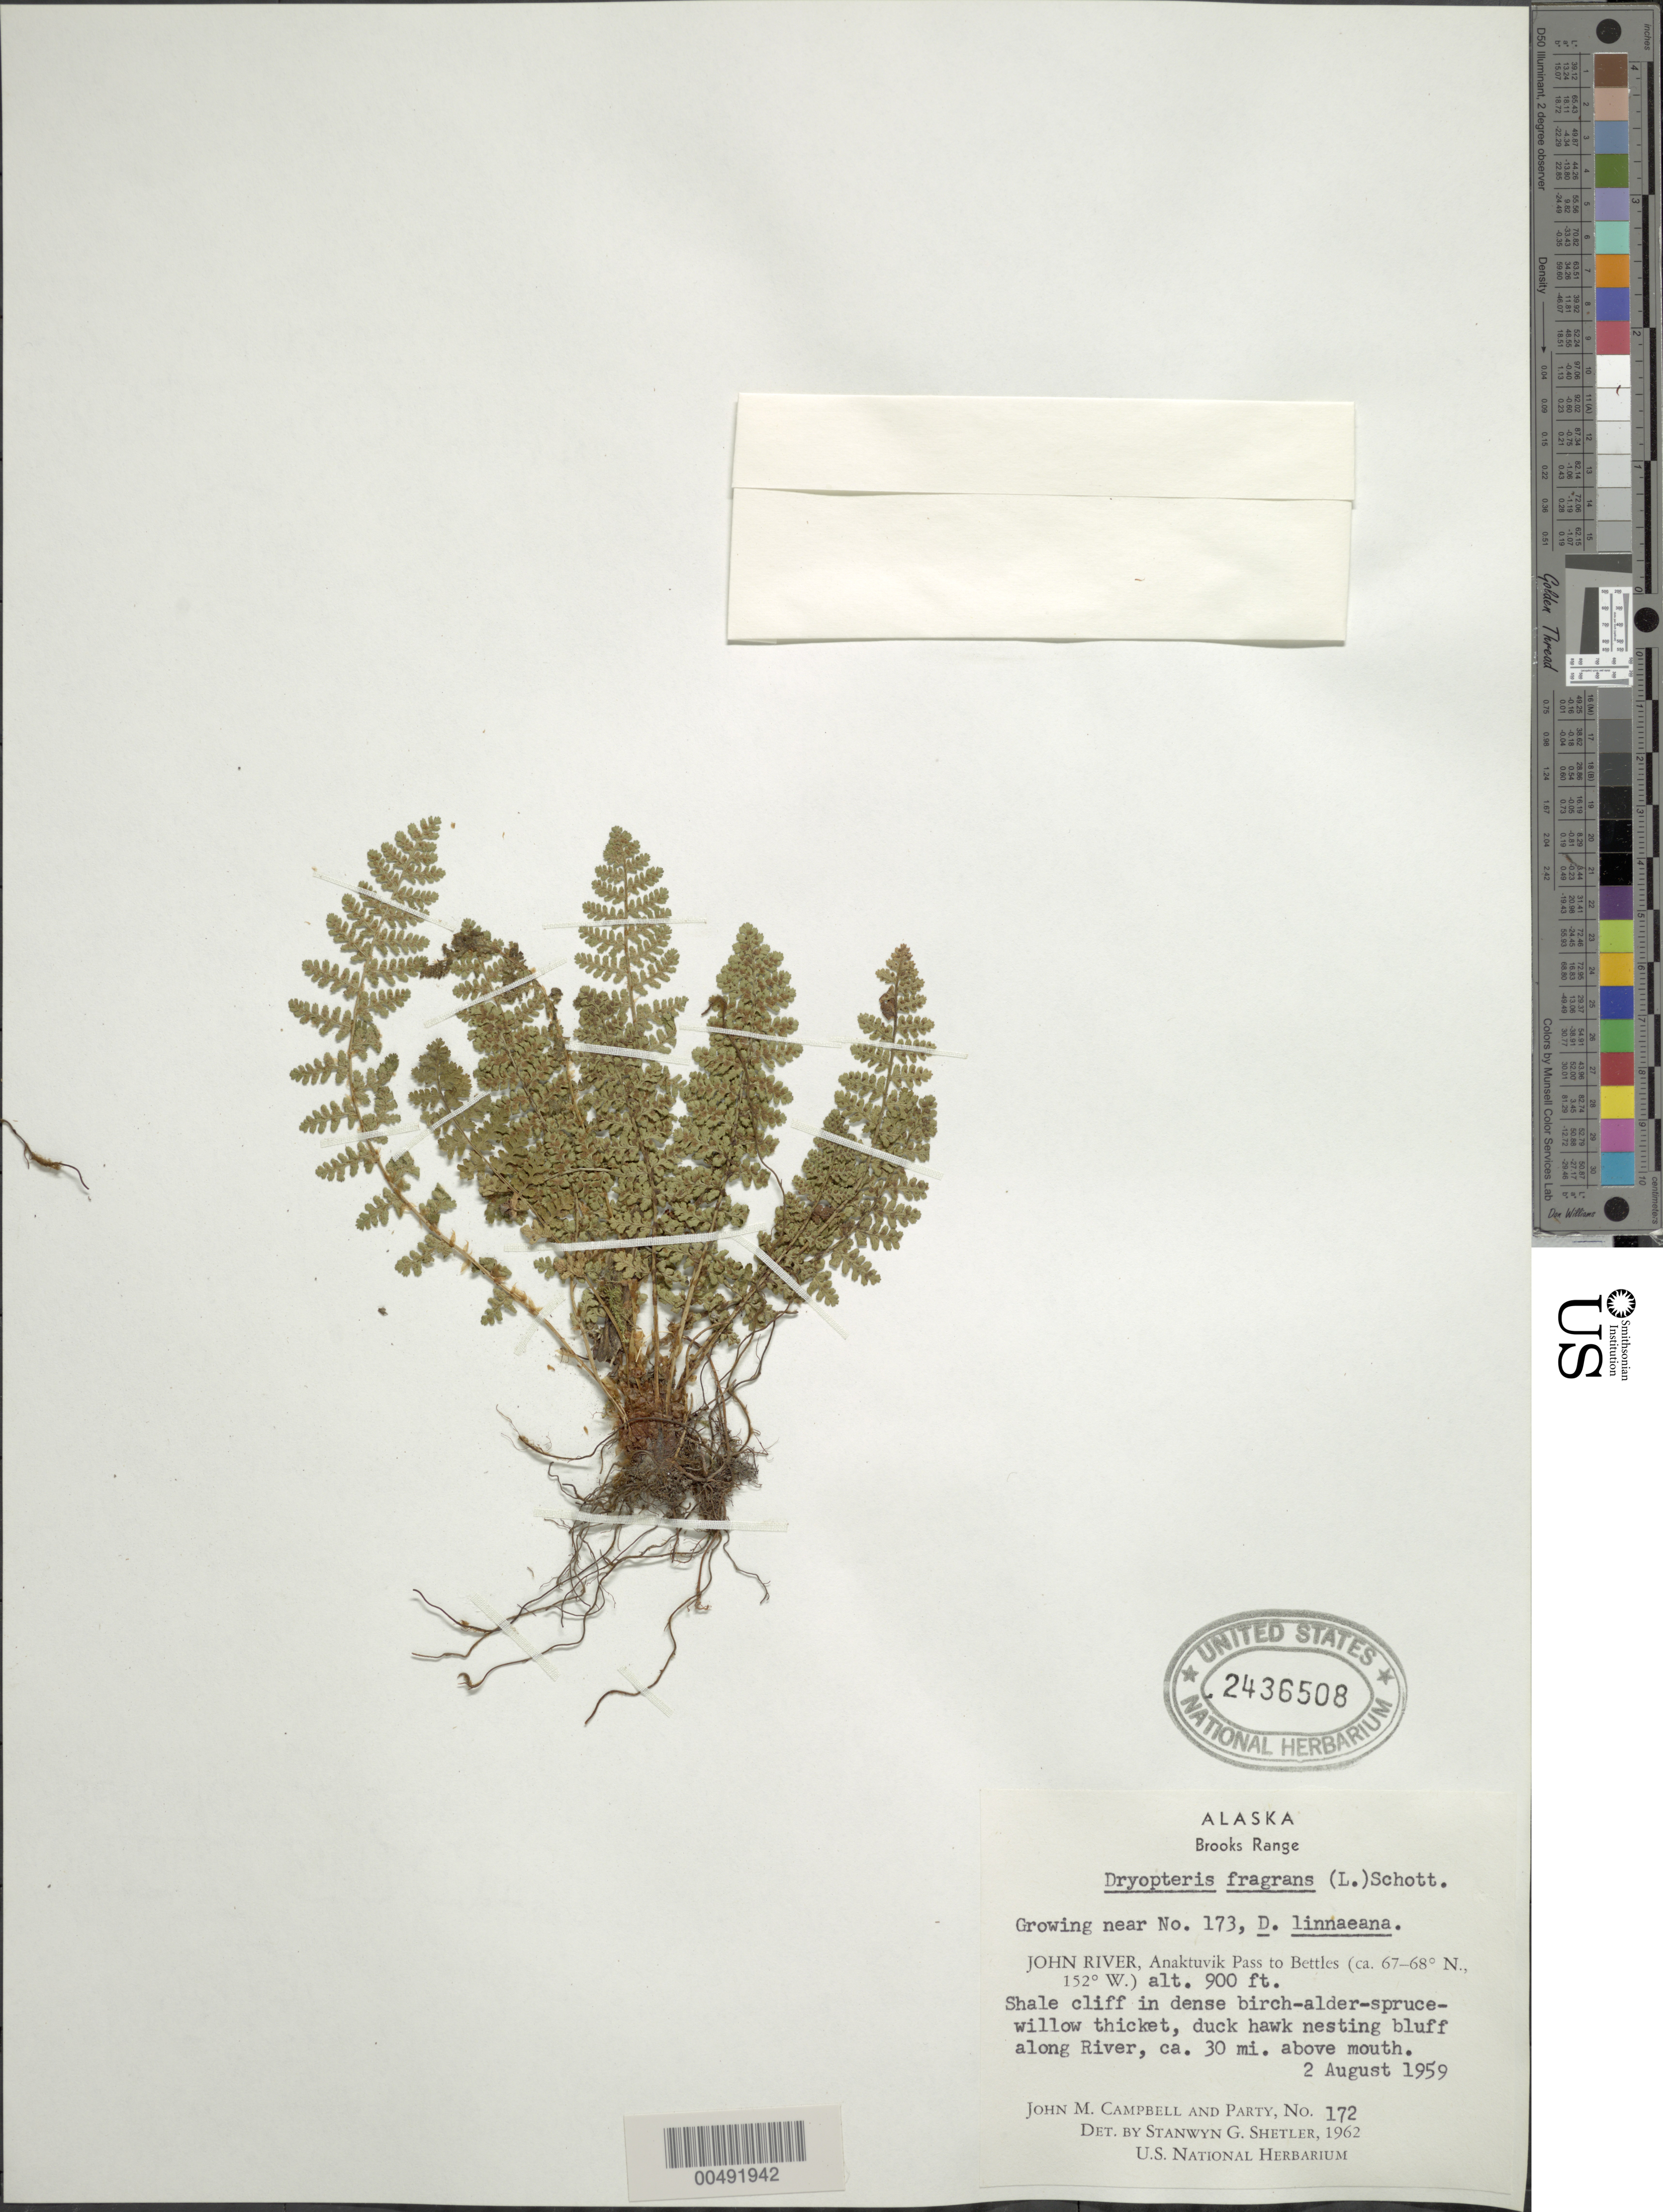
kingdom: Plantae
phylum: Tracheophyta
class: Polypodiopsida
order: Polypodiales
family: Dryopteridaceae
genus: Dryopteris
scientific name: Dryopteris fragrans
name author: (L.) Schott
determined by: Shetler, Stanwyn G., (US), NMNH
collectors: J. M. Campbell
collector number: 172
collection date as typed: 02 Aug 1959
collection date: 1959-08-02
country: United States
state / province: Alaska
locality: Brooks Range, Anaktuvuk Pass to Bettles, ca. 30 mi. above mouth (lat/long recorded as: lat=::: long=152:0:0:W)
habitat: shale cliff in dense birch-alder-spruce-willow thicket, duck hawk nesting bluff along River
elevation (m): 274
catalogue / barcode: US 2436508